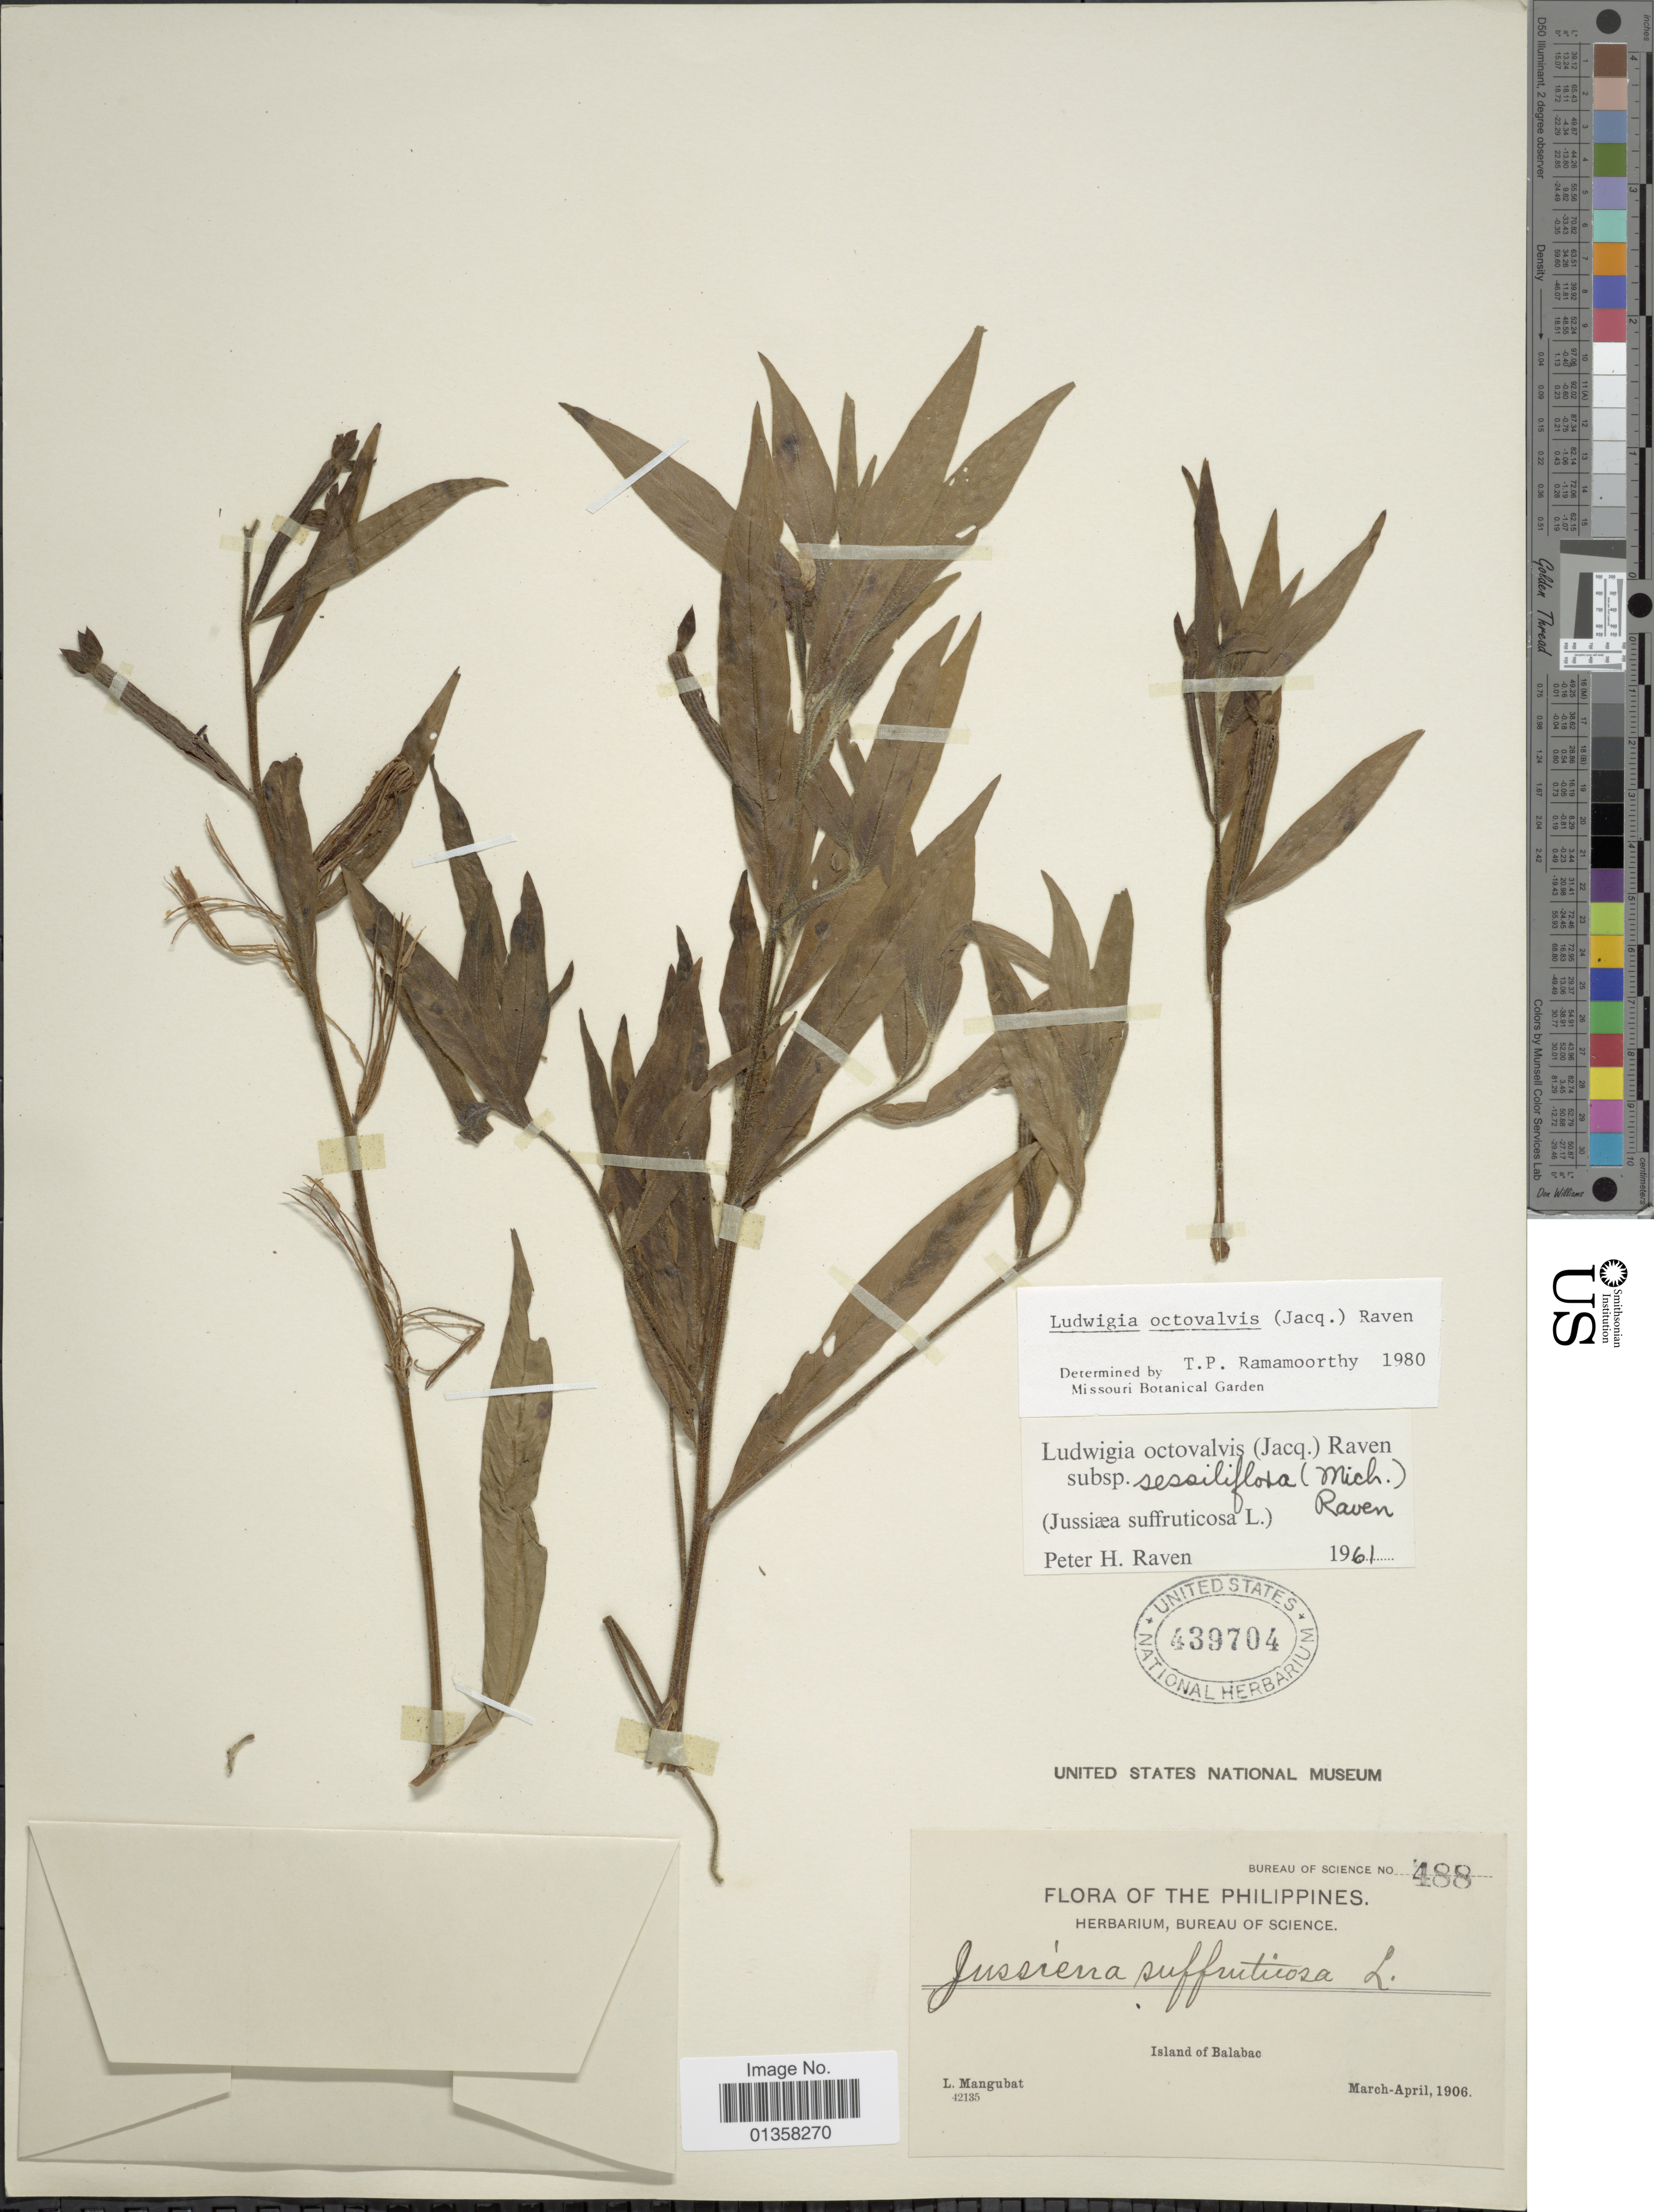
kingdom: Plantae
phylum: Tracheophyta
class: Magnoliopsida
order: Myrtales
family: Onagraceae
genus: Ludwigia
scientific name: Ludwigia octovalvis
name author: (Jacq.) P.H. Raven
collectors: L. Mangubat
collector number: Bureau of Science 488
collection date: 1906-03/1906-04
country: Philippines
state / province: Mimaropa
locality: Island of Balabac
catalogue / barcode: US 439704